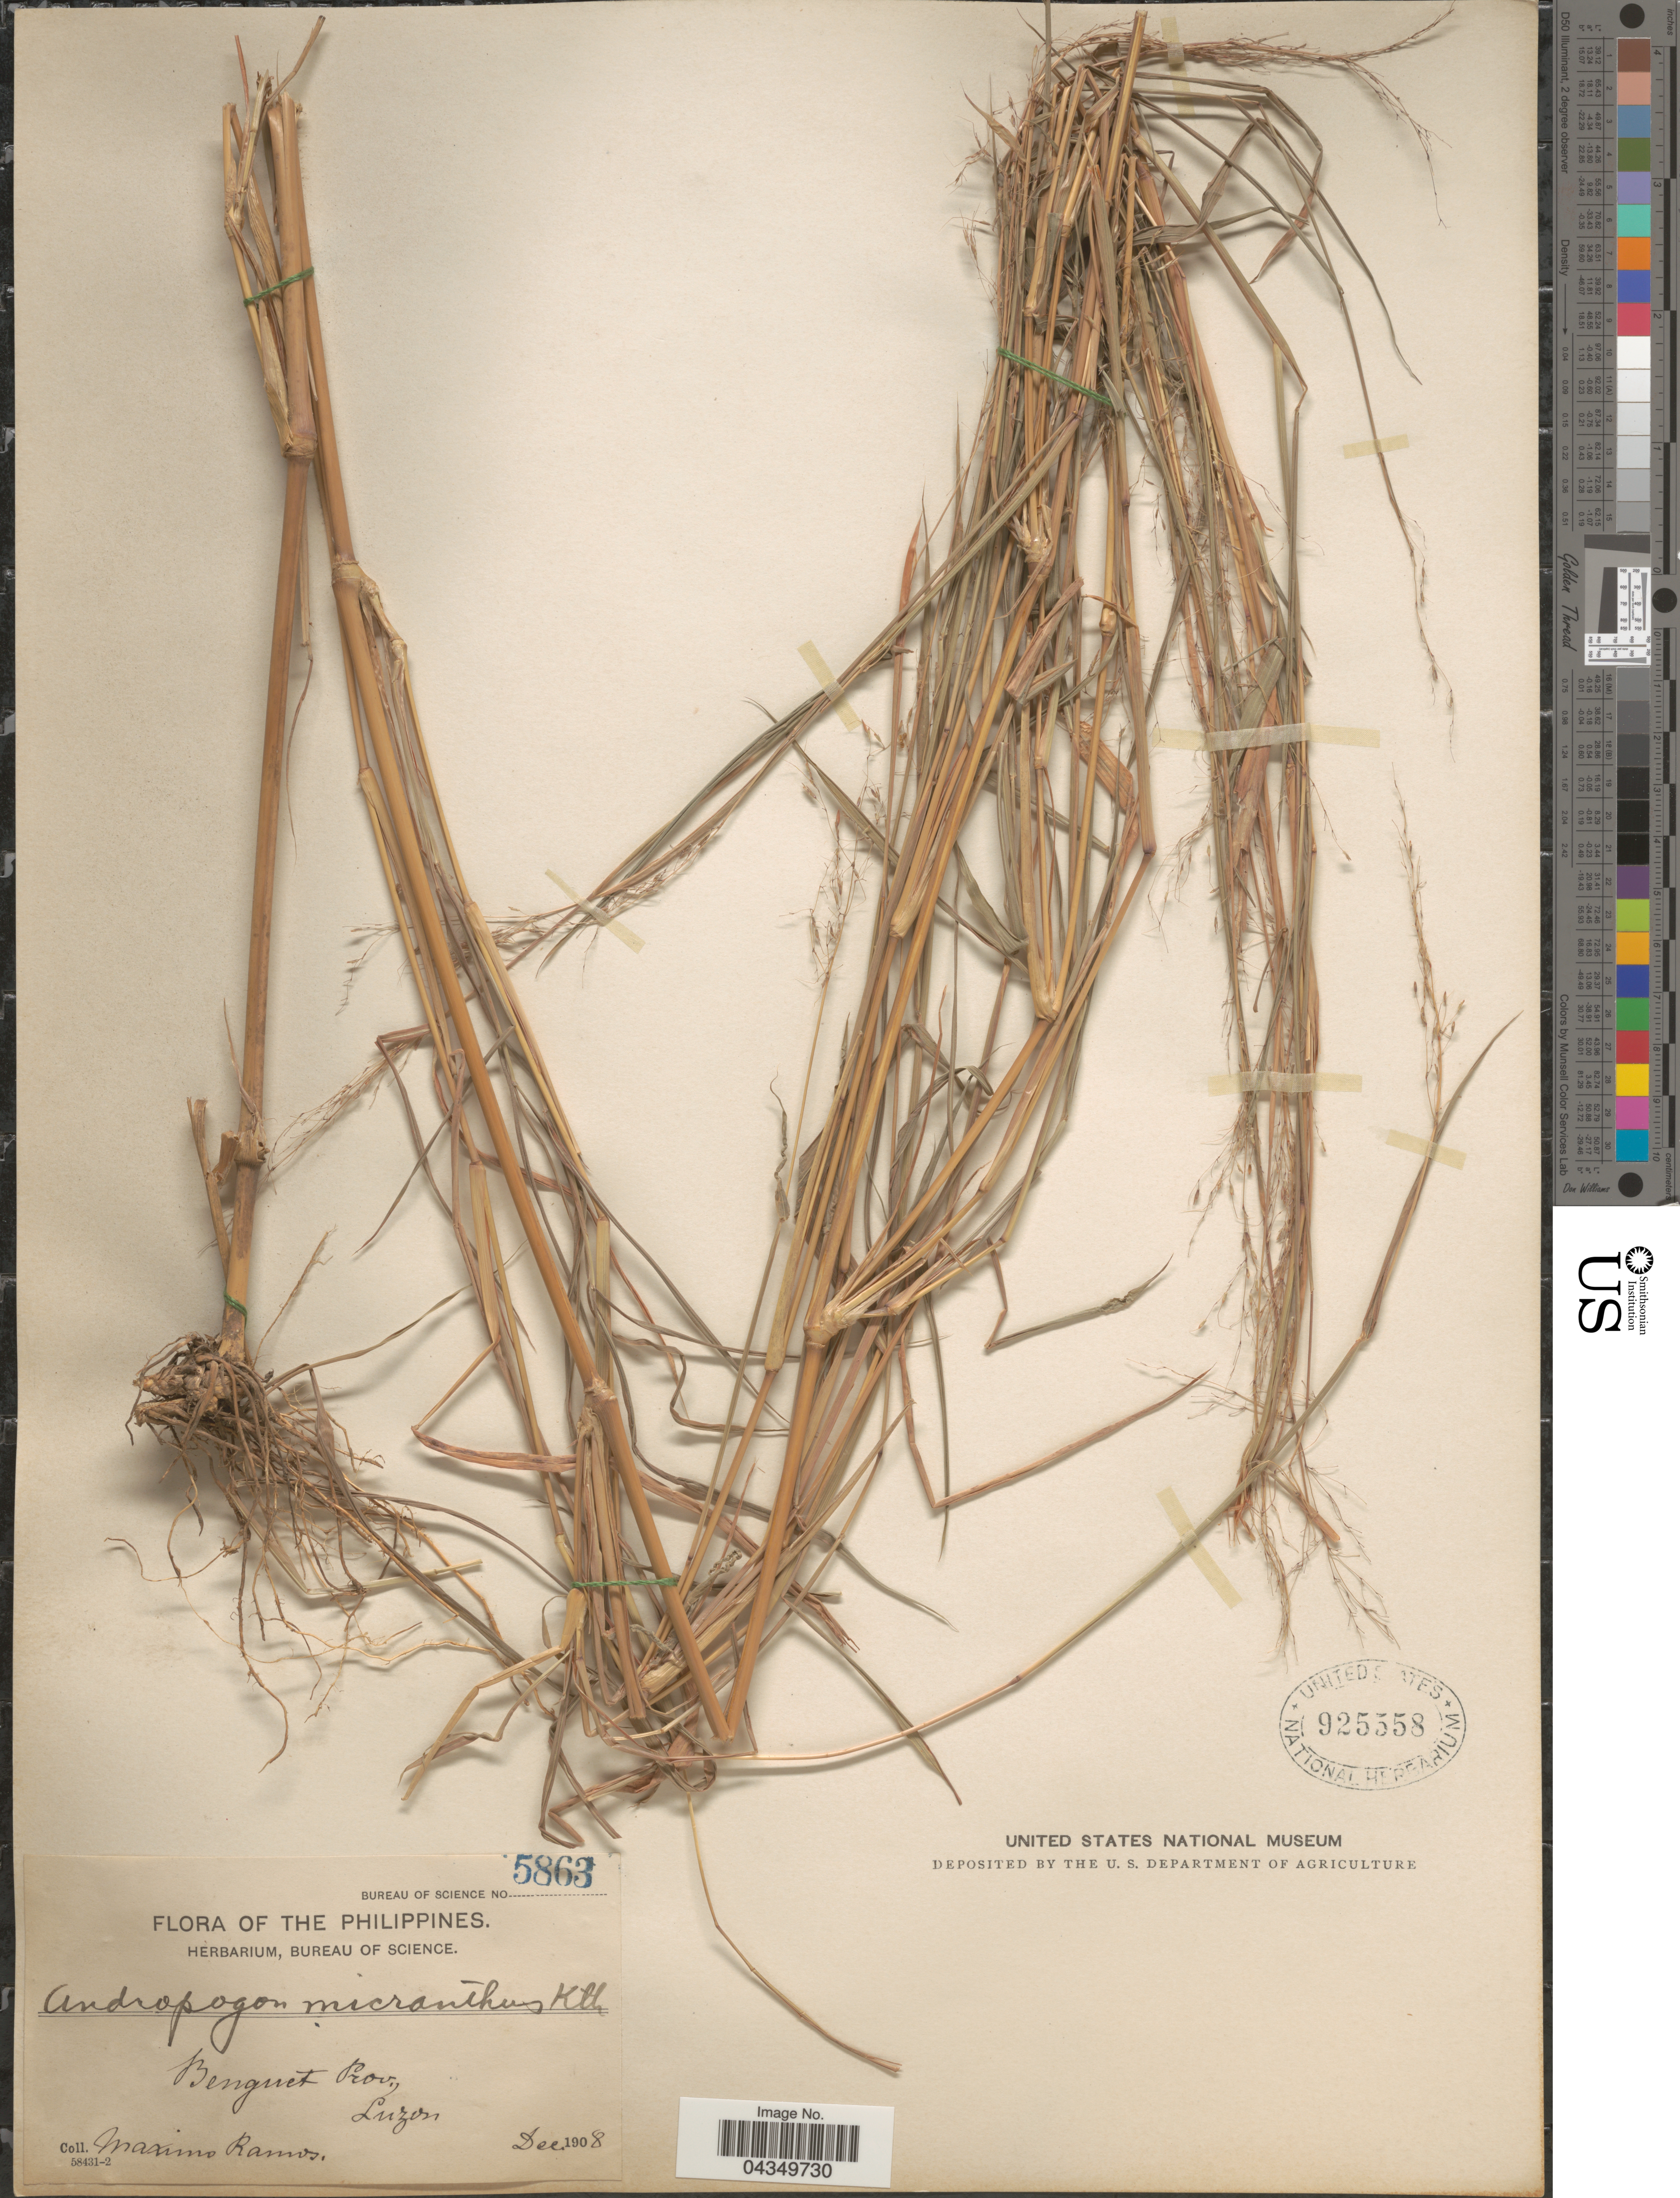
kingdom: Plantae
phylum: Tracheophyta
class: Liliopsida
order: Poales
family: Poaceae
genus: Capillipedium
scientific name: Capillipedium parviflorum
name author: (R. Br.) Stapf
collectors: M. Ramos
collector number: Bureau of Science 5863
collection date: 1908-12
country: Philippines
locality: Benguet Prov., Luzon.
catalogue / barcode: US 925558